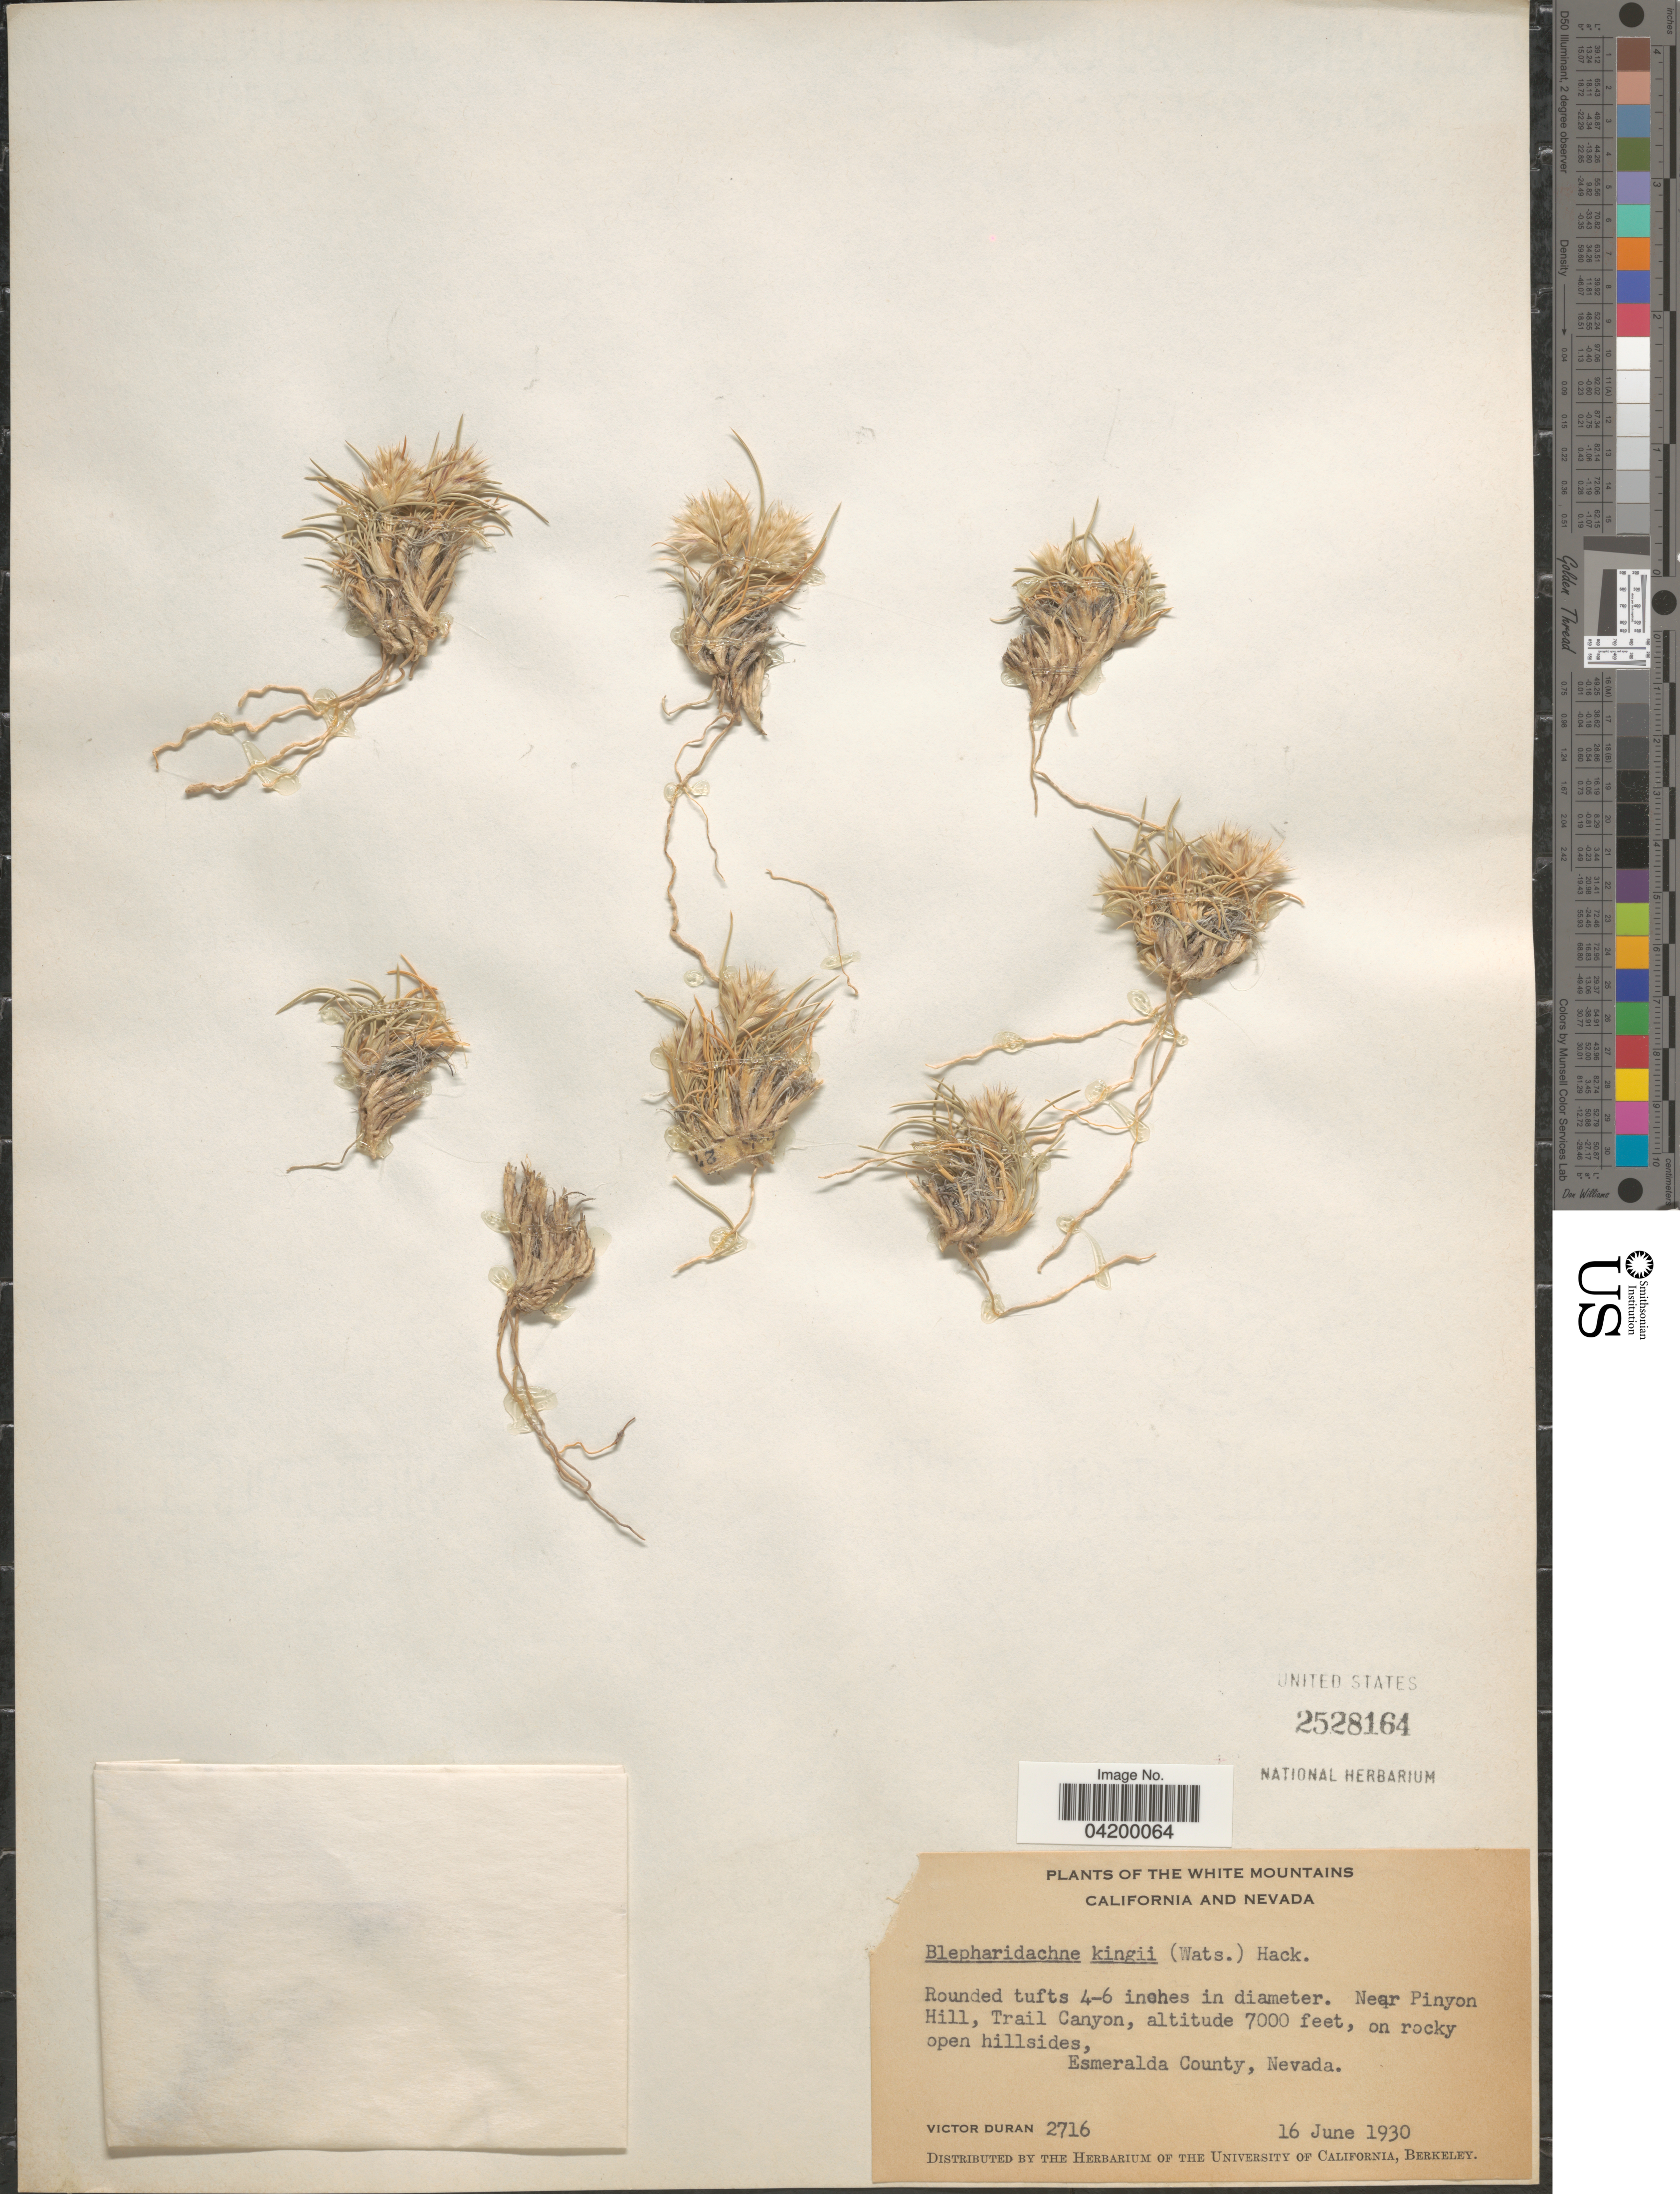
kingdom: Plantae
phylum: Tracheophyta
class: Liliopsida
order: Poales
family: Poaceae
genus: Blepharidachne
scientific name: Blepharidachne kingii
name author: (S. Watson) Hack.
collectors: V. Duran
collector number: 2716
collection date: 1930-06-16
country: United States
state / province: Nevada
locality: White Mountains. Near Pinyon Hill, Trail Canyon, Esmeralda County.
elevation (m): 2134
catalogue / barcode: US 2528164